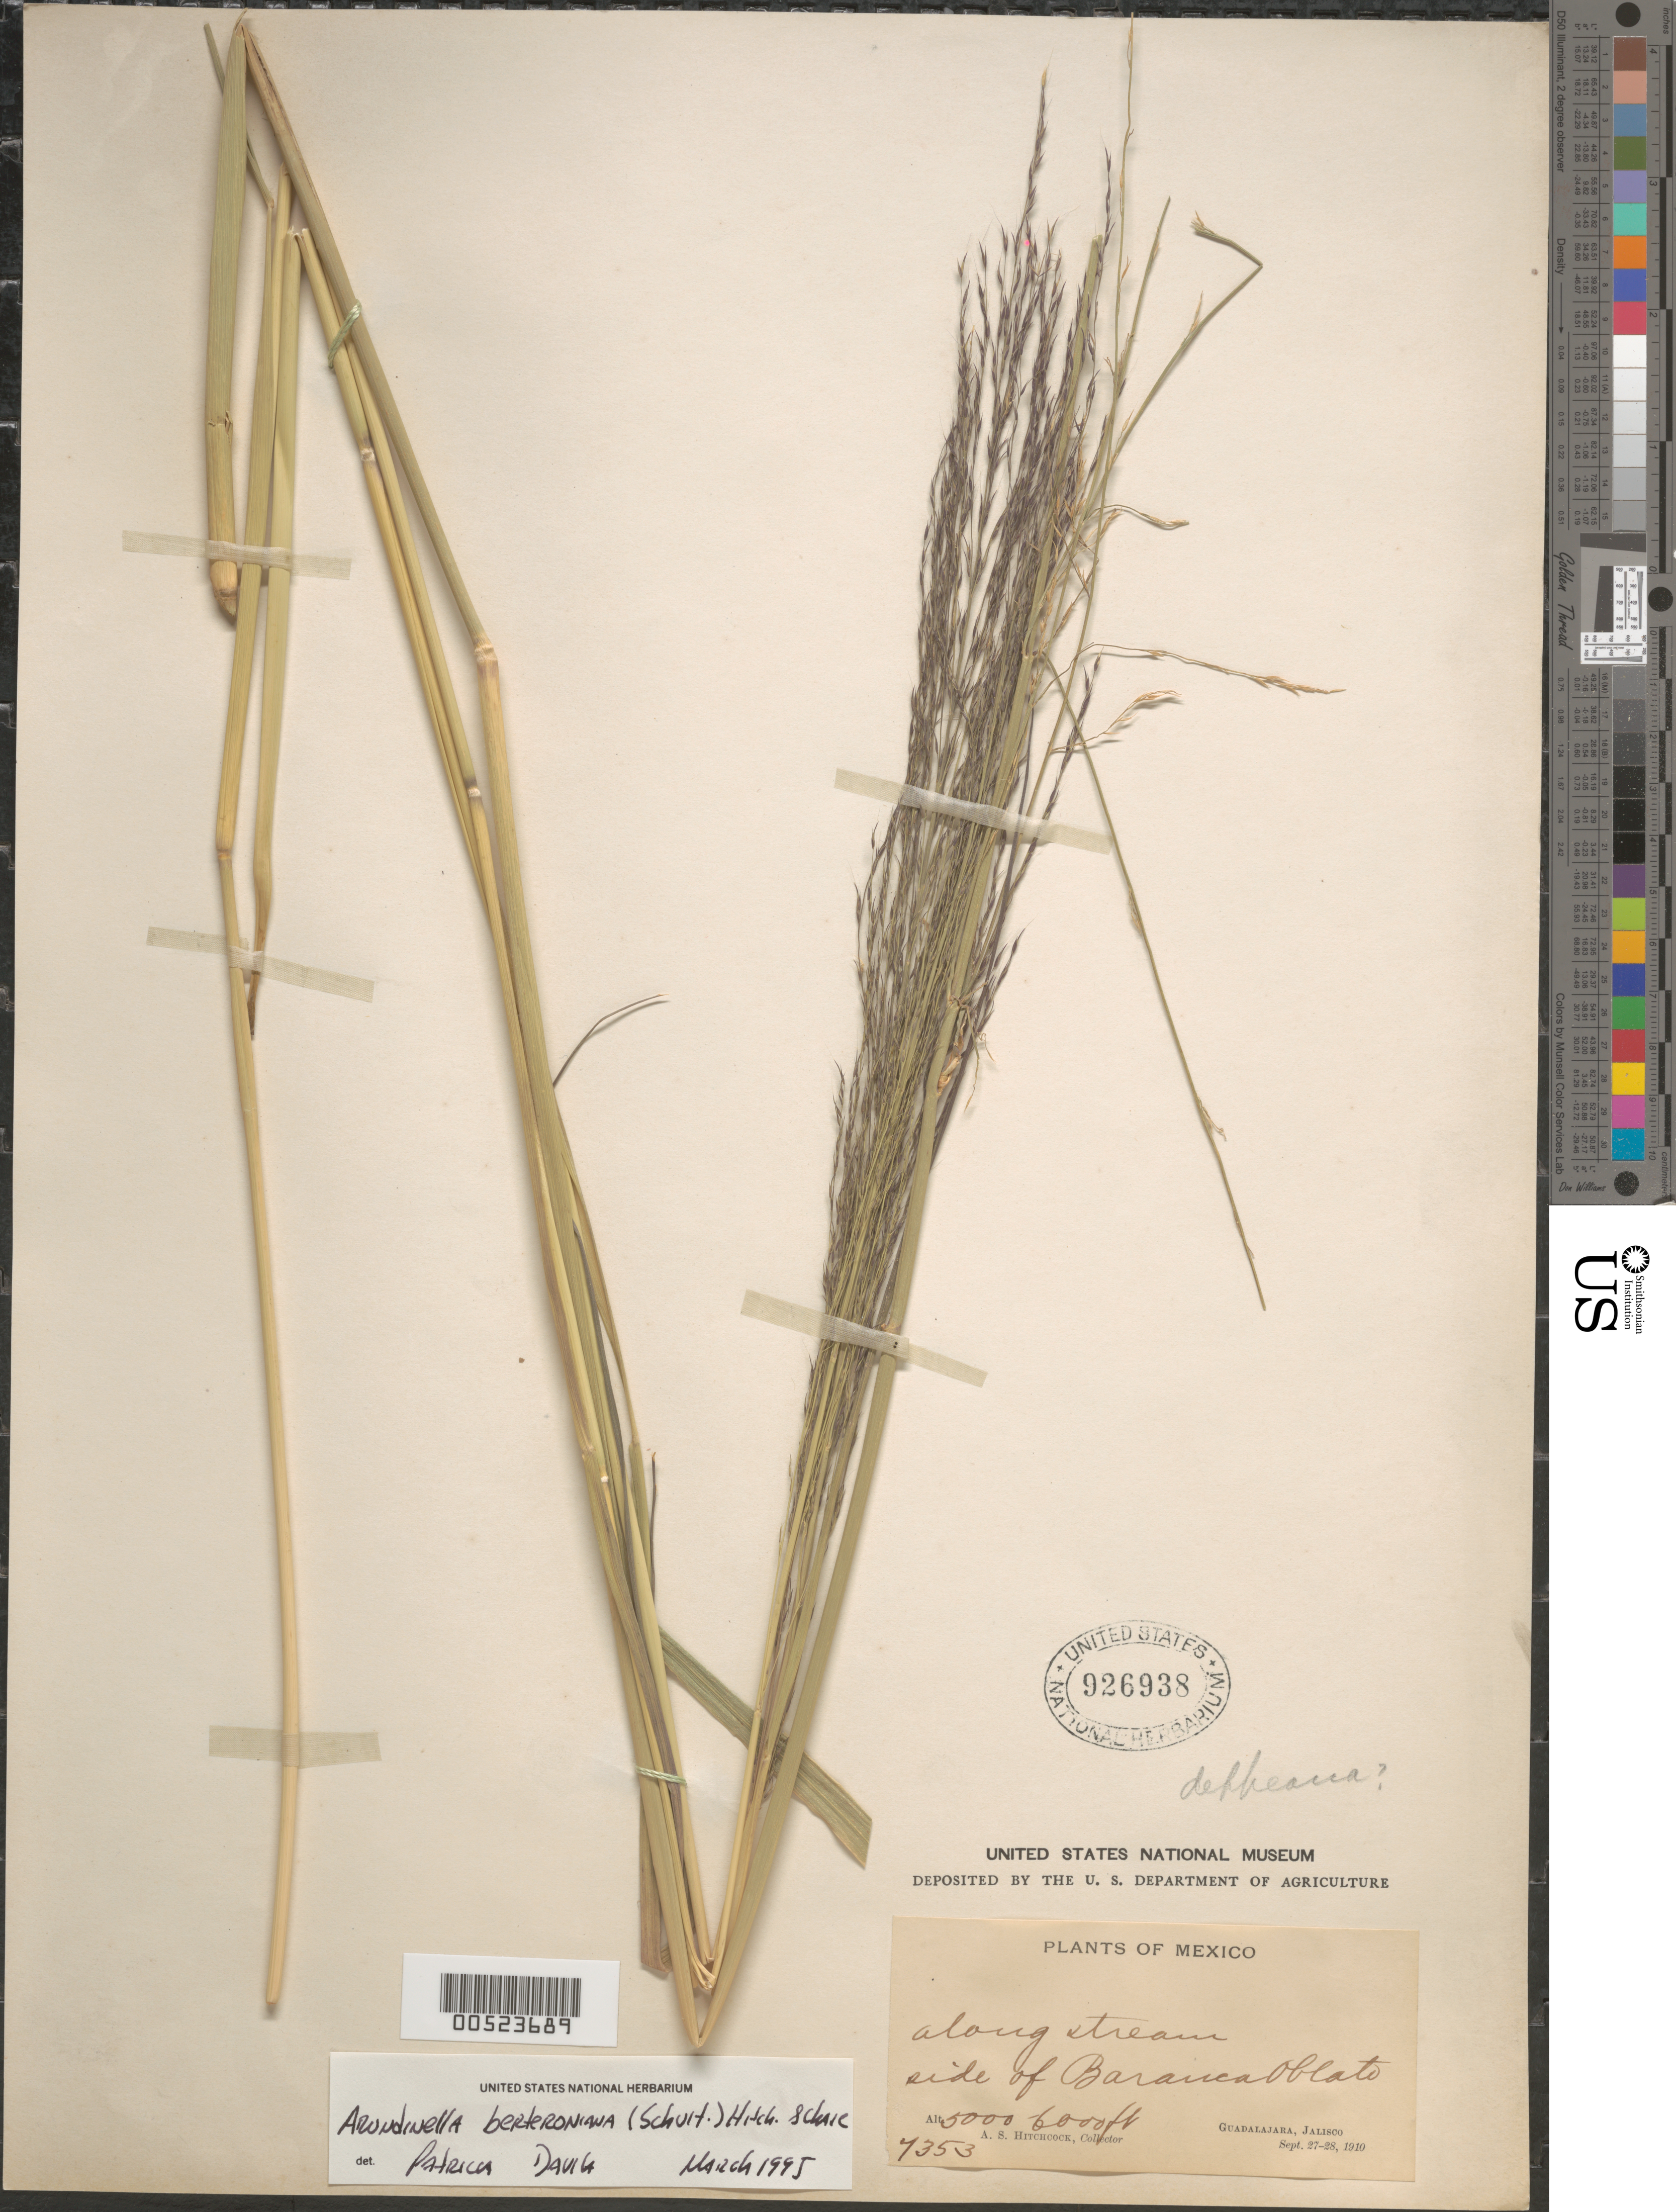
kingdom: Plantae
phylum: Tracheophyta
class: Liliopsida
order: Poales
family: Poaceae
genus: Arundinella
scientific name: Arundinella berteroniana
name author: (Schult.) Hitchc. & Chase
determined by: Dávila, P. D.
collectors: A. S. Hitchcock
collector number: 7353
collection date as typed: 27 Sep 1910 to 28 Sep 1910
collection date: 1910-09-27/1910-09-28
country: Mexico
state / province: Jalisco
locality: Guadalajara, side of Barranca Oblato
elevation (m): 1524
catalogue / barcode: US 926938